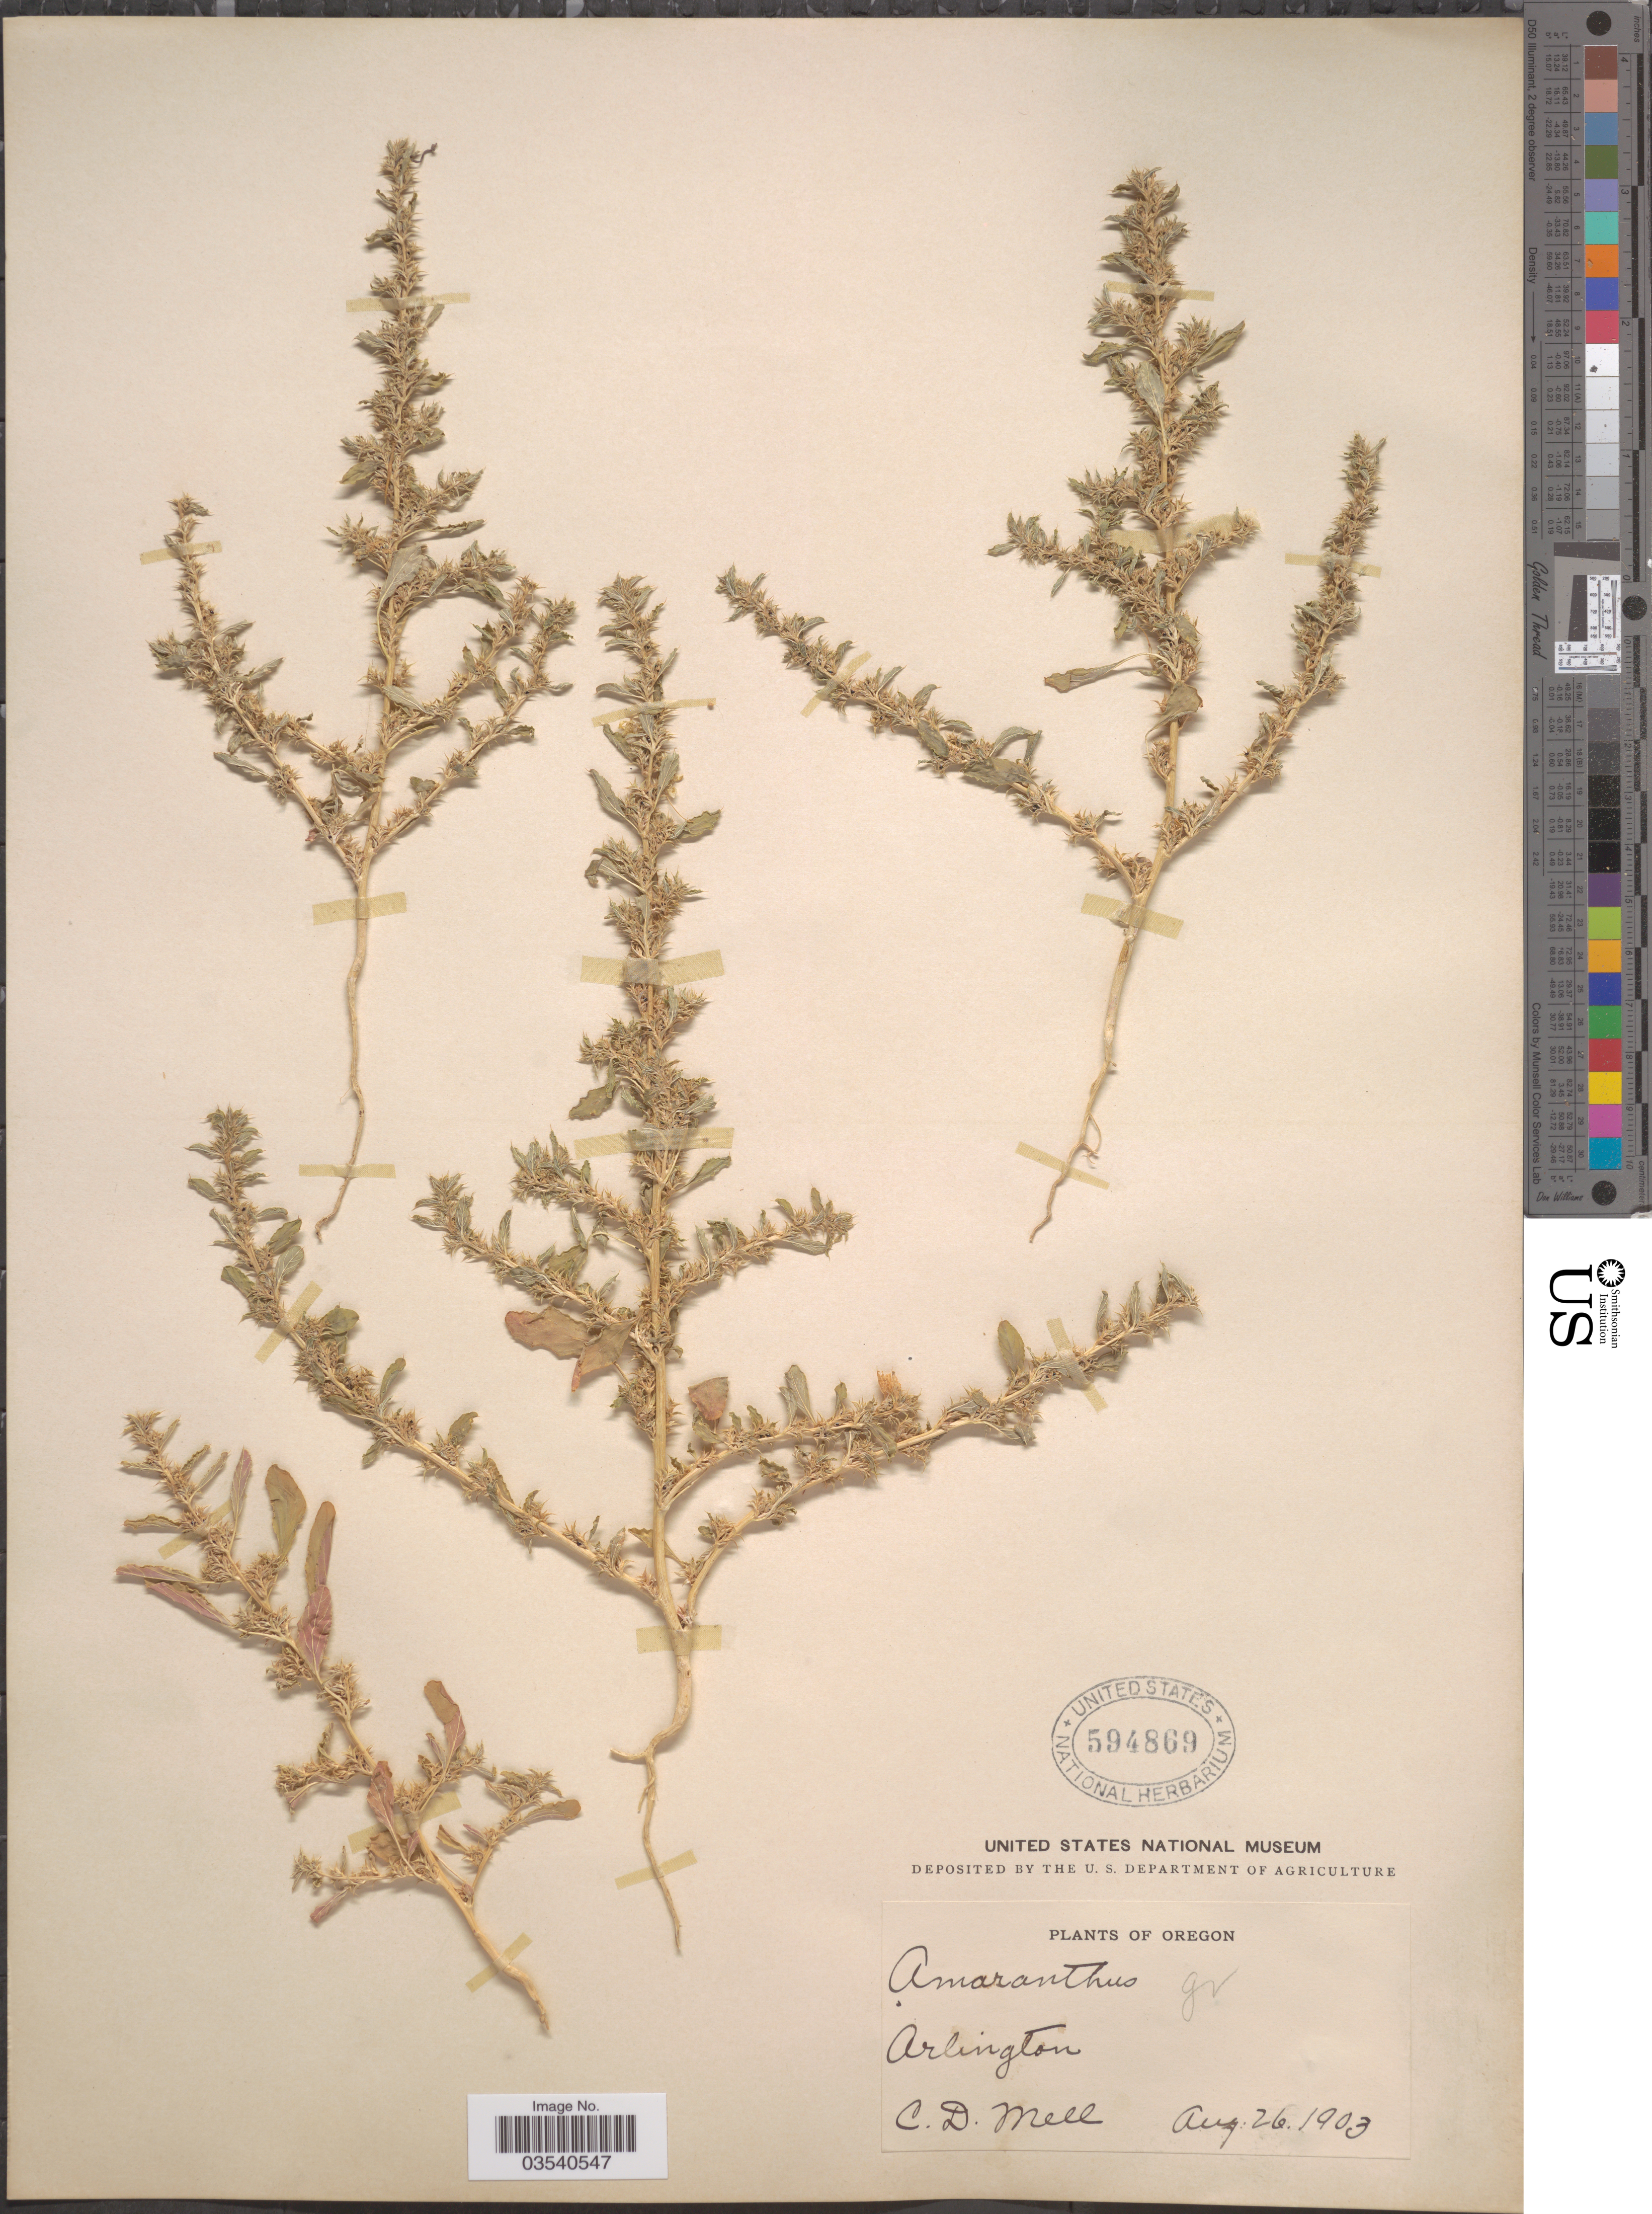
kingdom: Plantae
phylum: Tracheophyta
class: Magnoliopsida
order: Caryophyllales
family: Amaranthaceae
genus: Amaranthus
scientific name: Amaranthus graecizans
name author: L.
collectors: C. D. Mell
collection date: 1903-08-26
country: United States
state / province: Oregon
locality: Arlington.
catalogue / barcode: US 594869